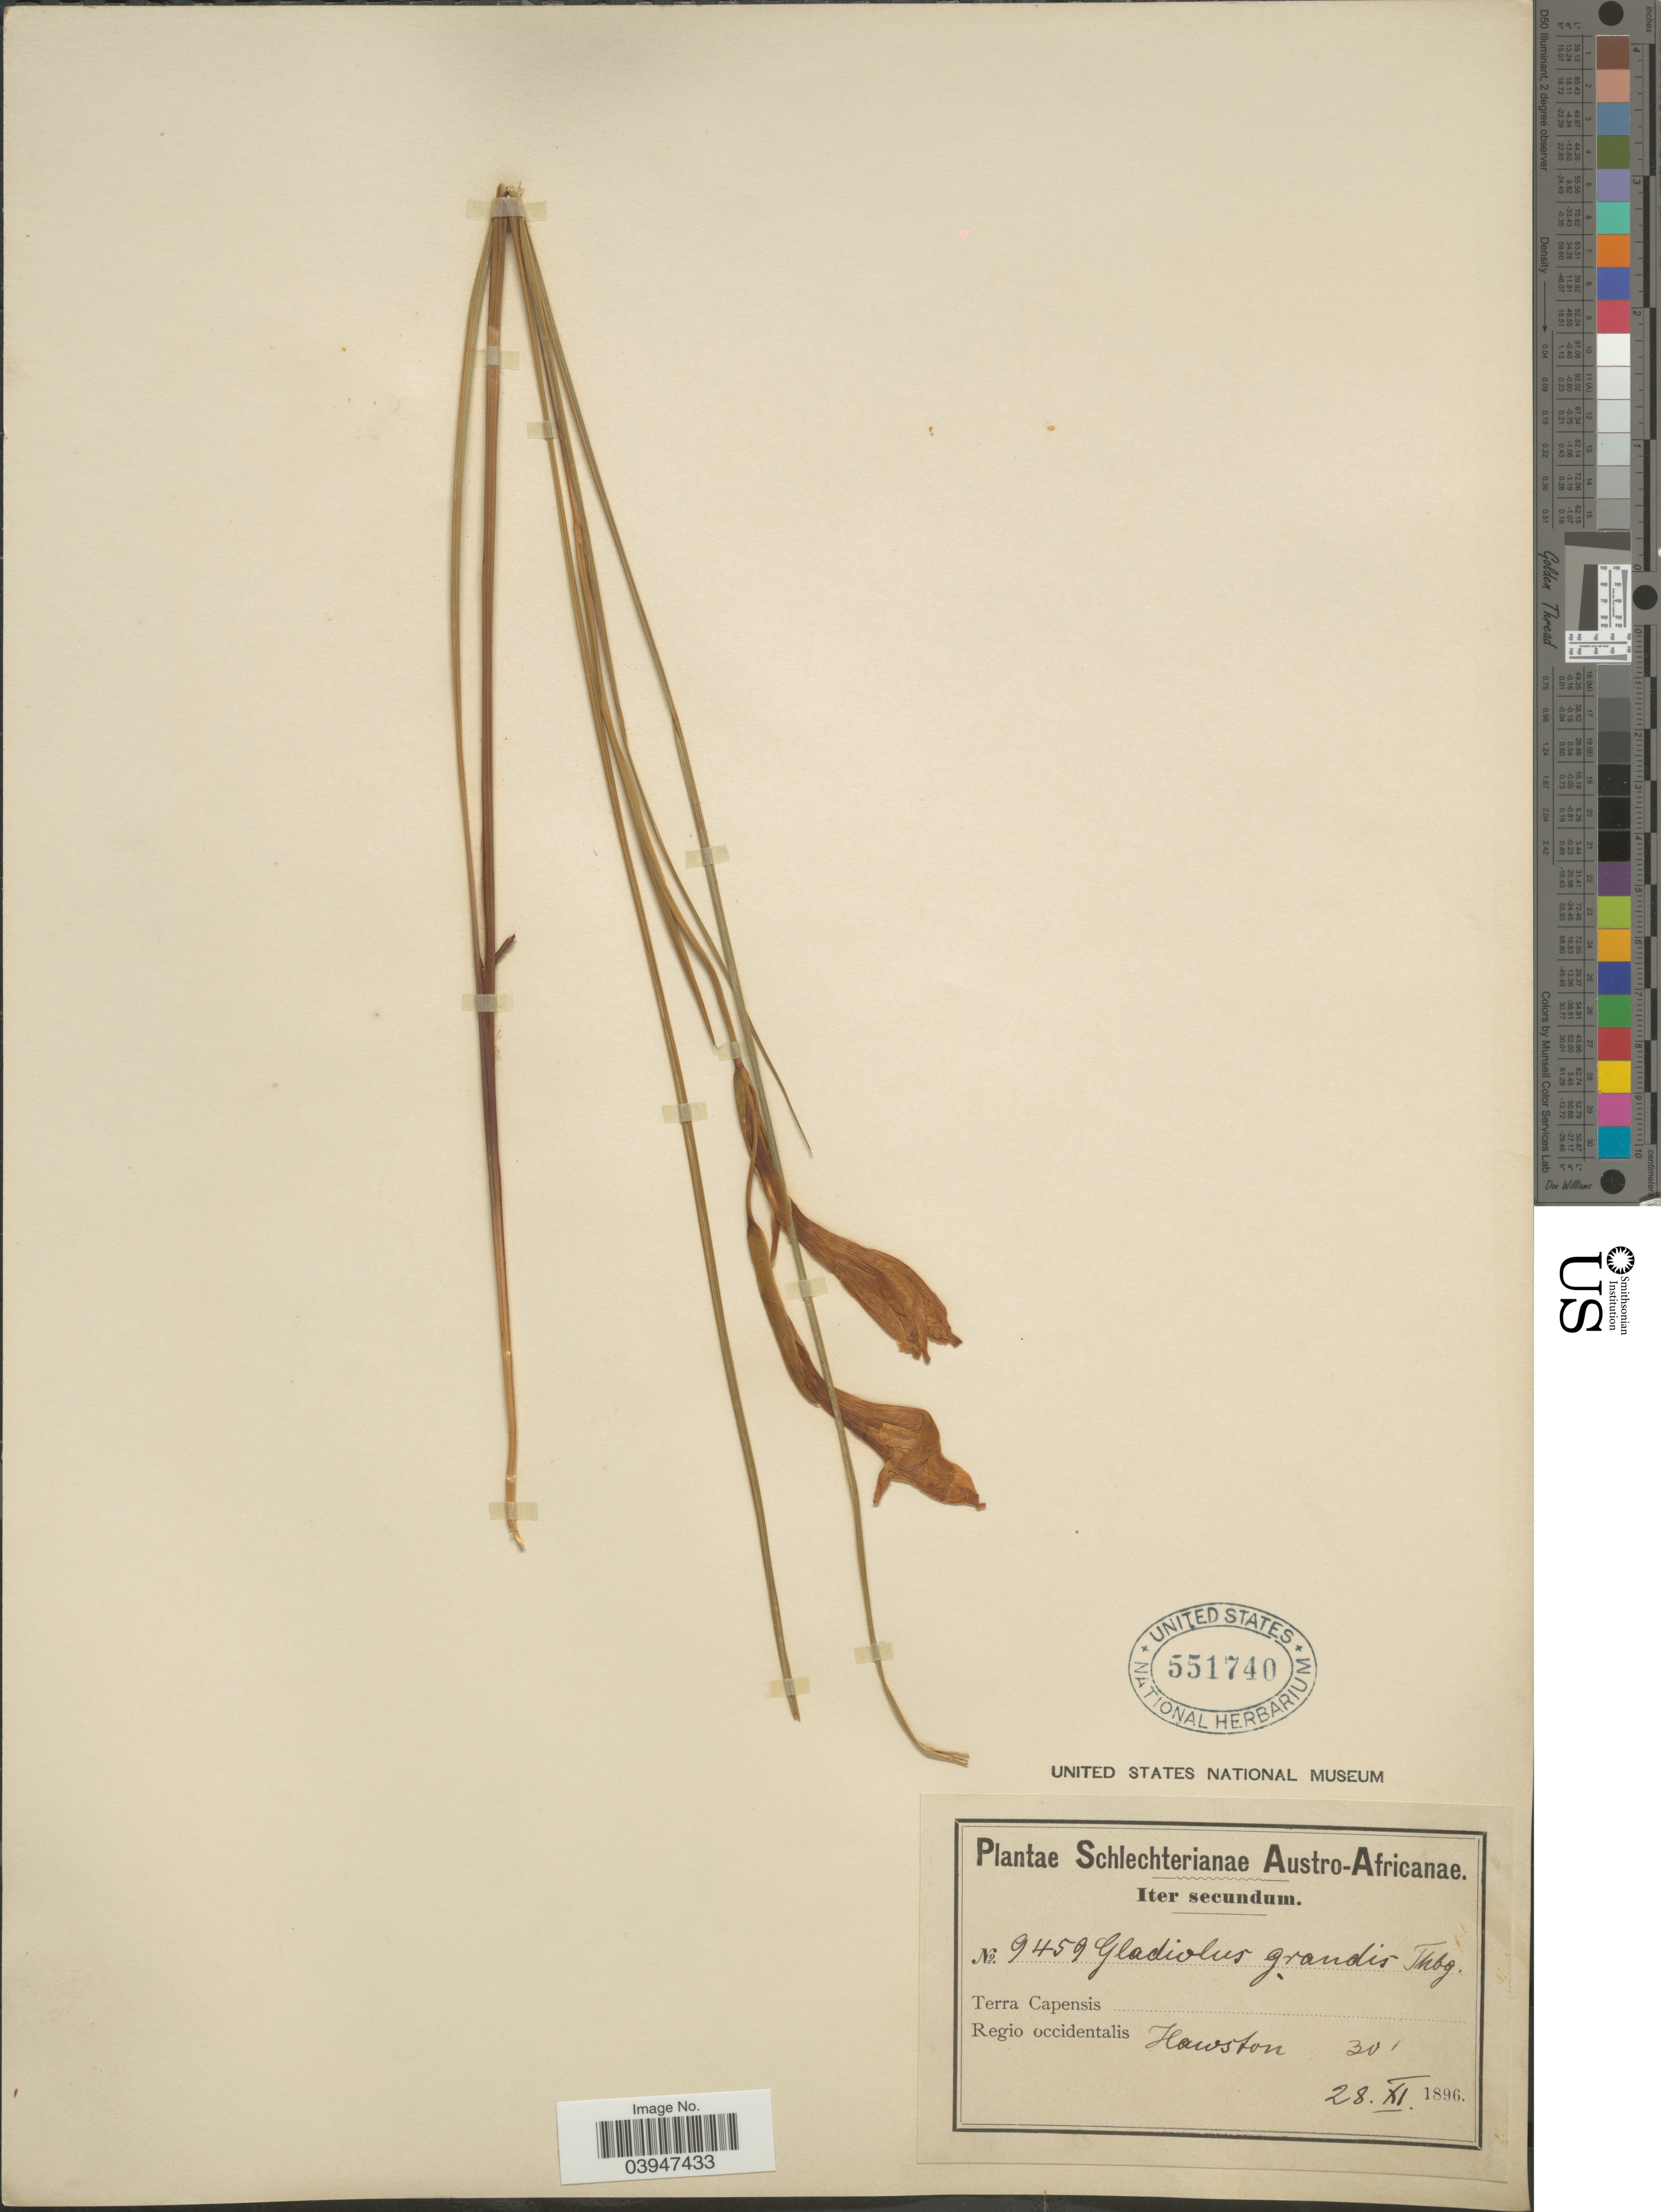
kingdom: Plantae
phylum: Tracheophyta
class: Liliopsida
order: Asparagales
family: Iridaceae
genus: Gladiolus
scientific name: Gladiolus grandis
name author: (Thunb.) Thunb.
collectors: Schlechter, --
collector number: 9459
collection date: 1896-11-28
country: South Africa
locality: Austro-Africanae. Terra Capensis. Regio occidentalis Hawston.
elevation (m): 9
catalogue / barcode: US 551740